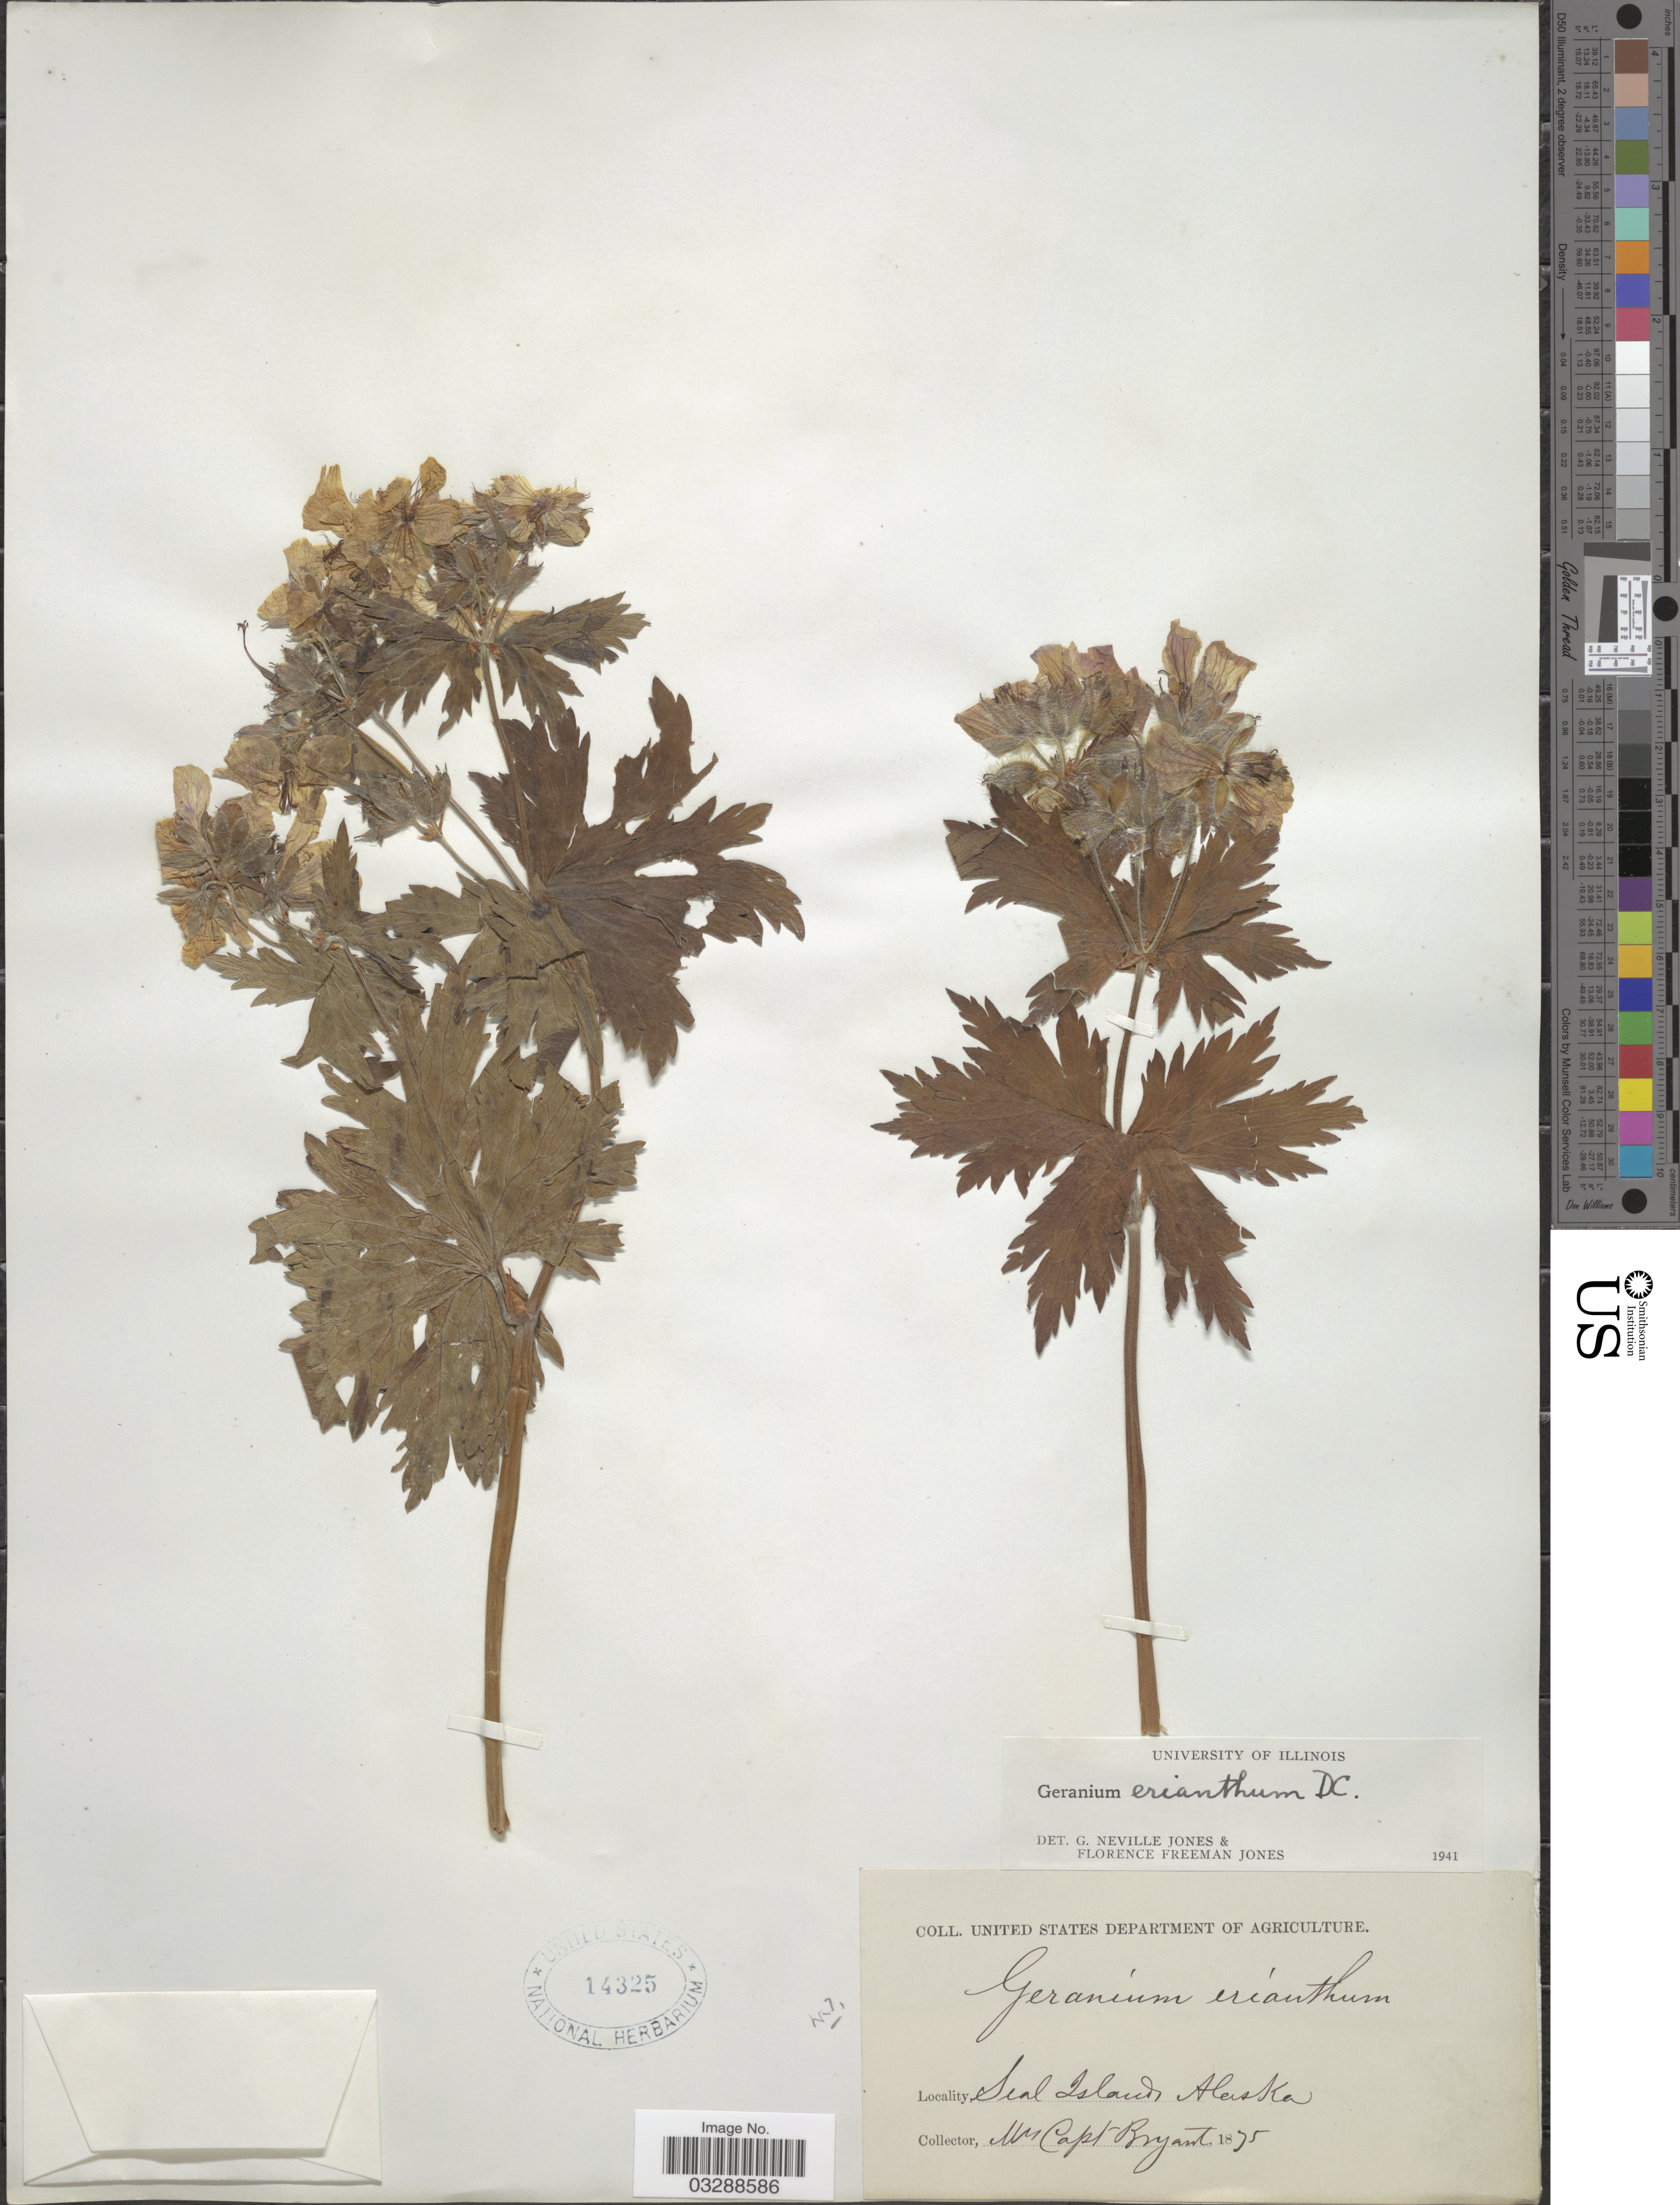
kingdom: Plantae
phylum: Tracheophyta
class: Magnoliopsida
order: Geraniales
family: Geraniaceae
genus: Geranium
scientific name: Geranium erianthum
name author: DC.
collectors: C. Bryant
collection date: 1875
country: United States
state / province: Alaska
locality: Seal Islands.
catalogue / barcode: US 14325